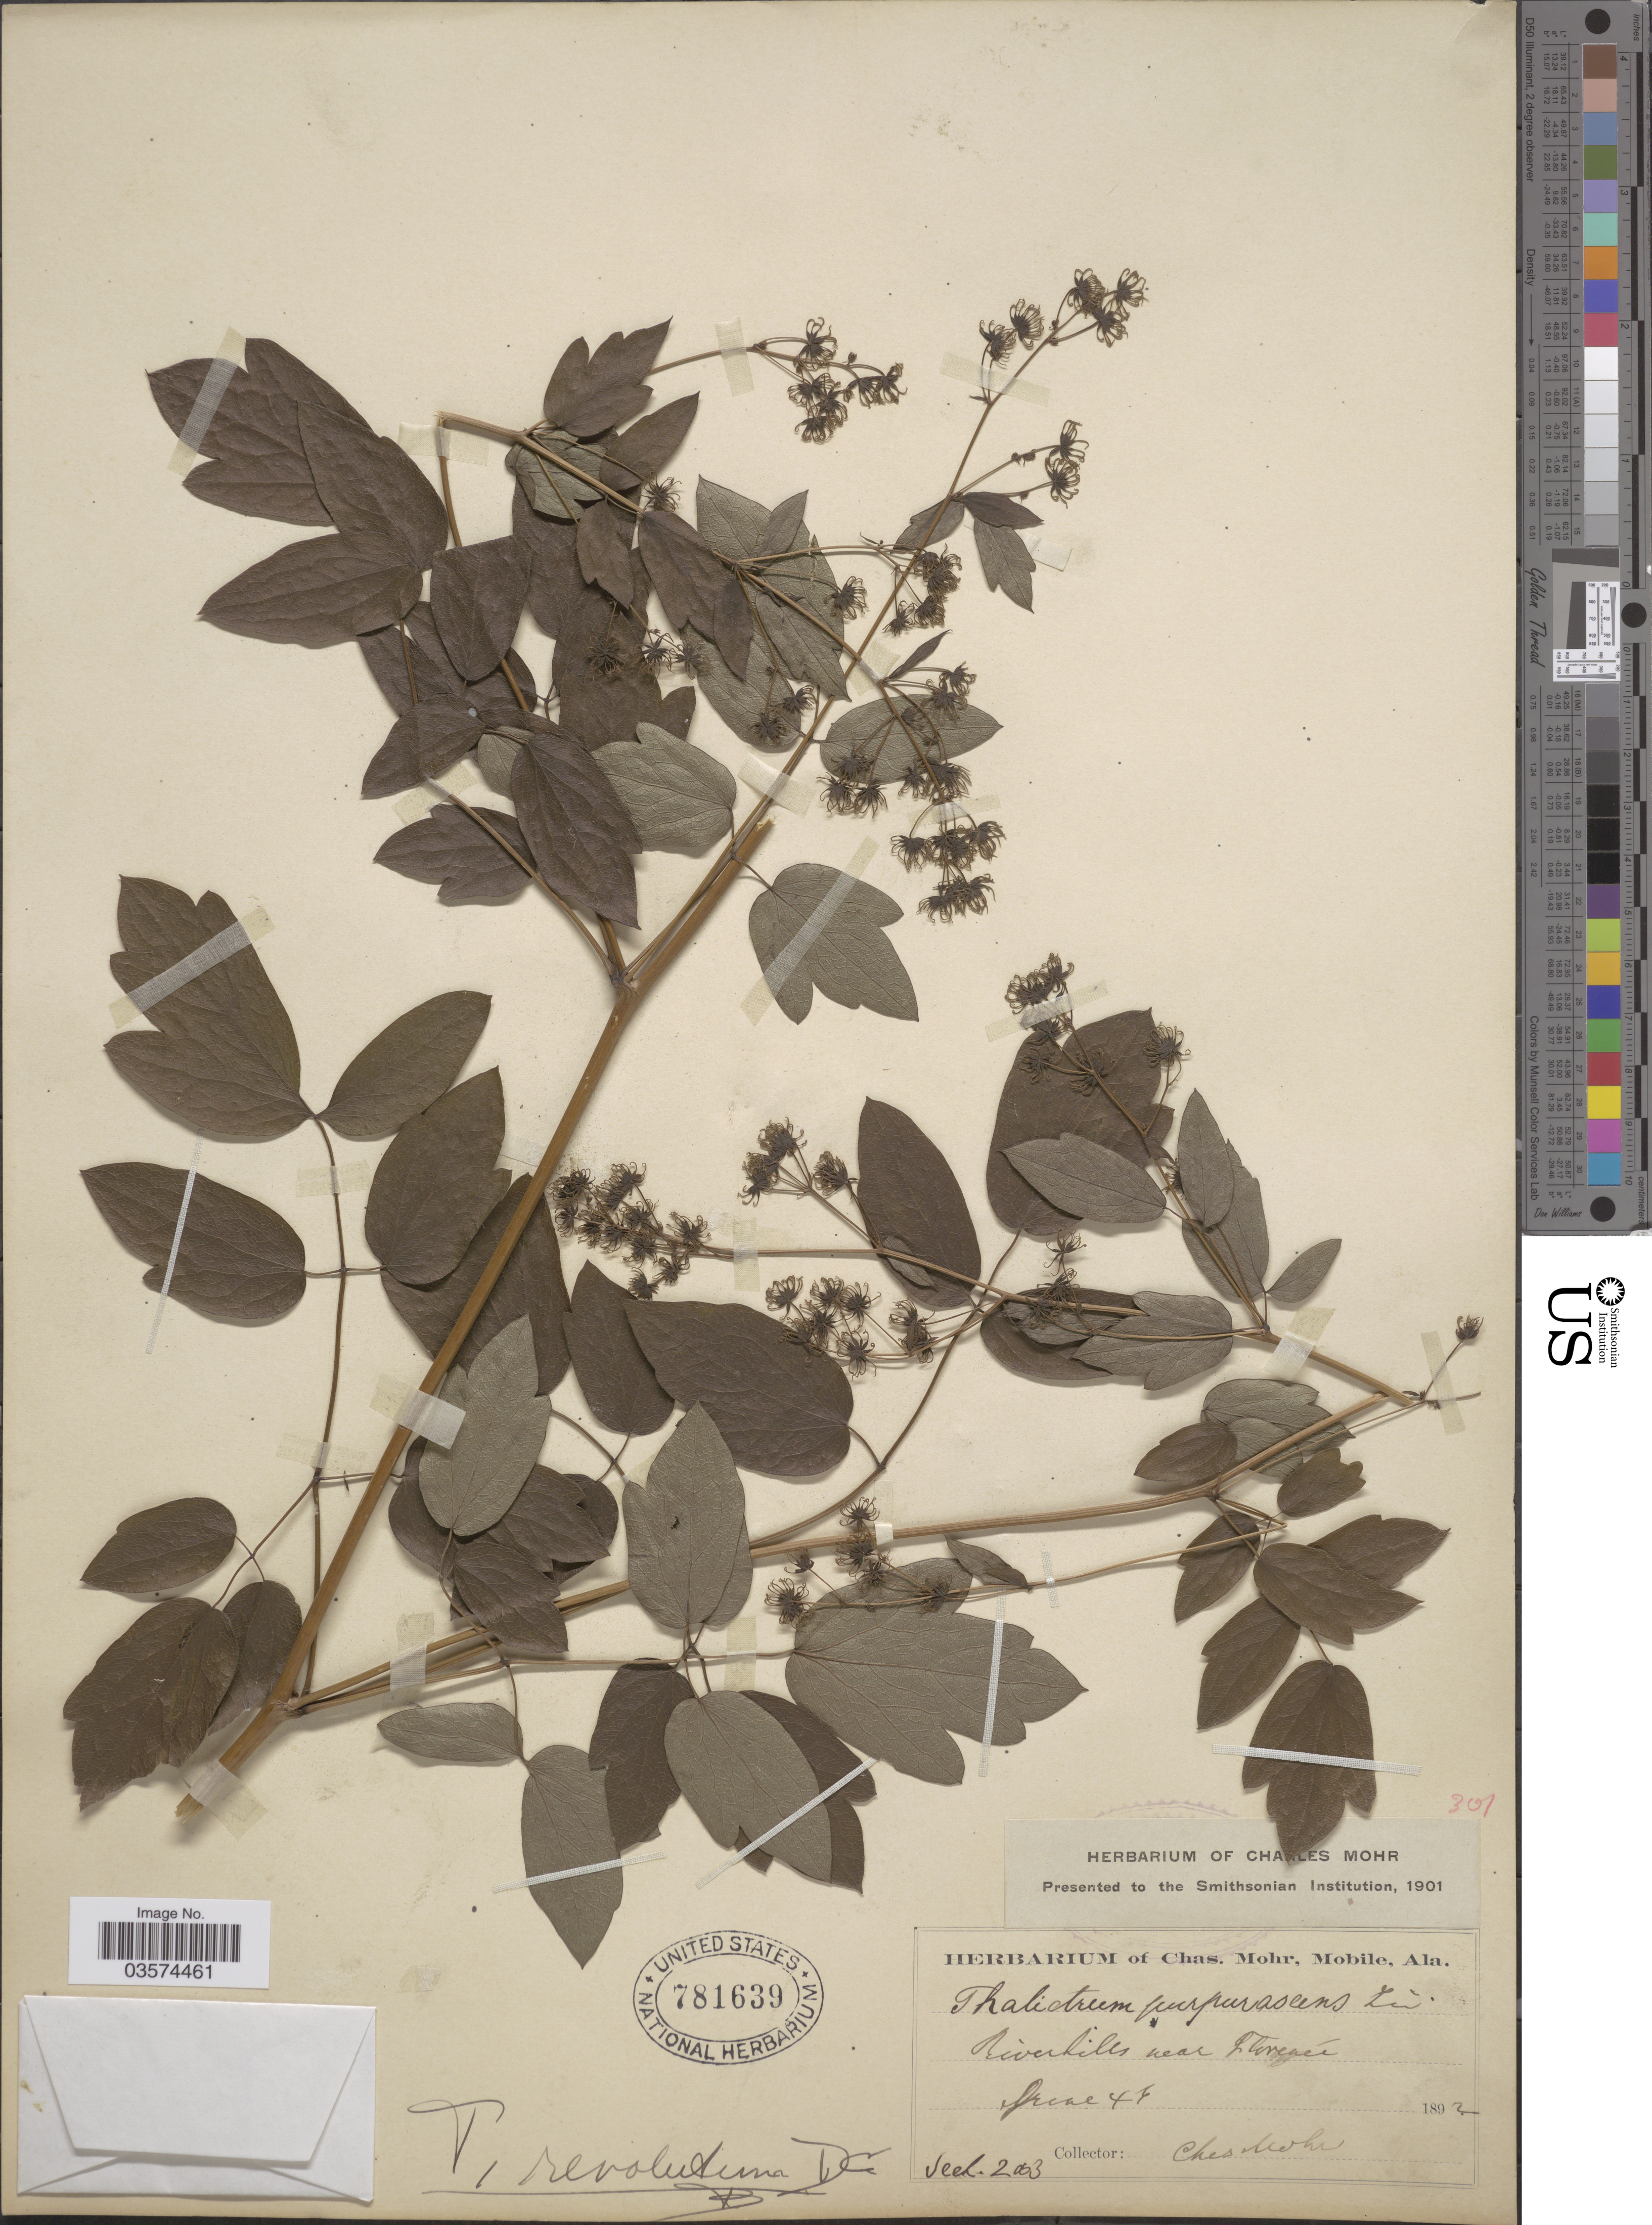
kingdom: Plantae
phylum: Tracheophyta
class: Magnoliopsida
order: Ranunculales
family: Ranunculaceae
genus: Thalictrum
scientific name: Thalictrum amphibolum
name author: Greene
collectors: Mohr, C. T. (herbarium)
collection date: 1892-04-04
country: United States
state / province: Alabama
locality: Riverhills near Florence.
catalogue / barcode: US 781639